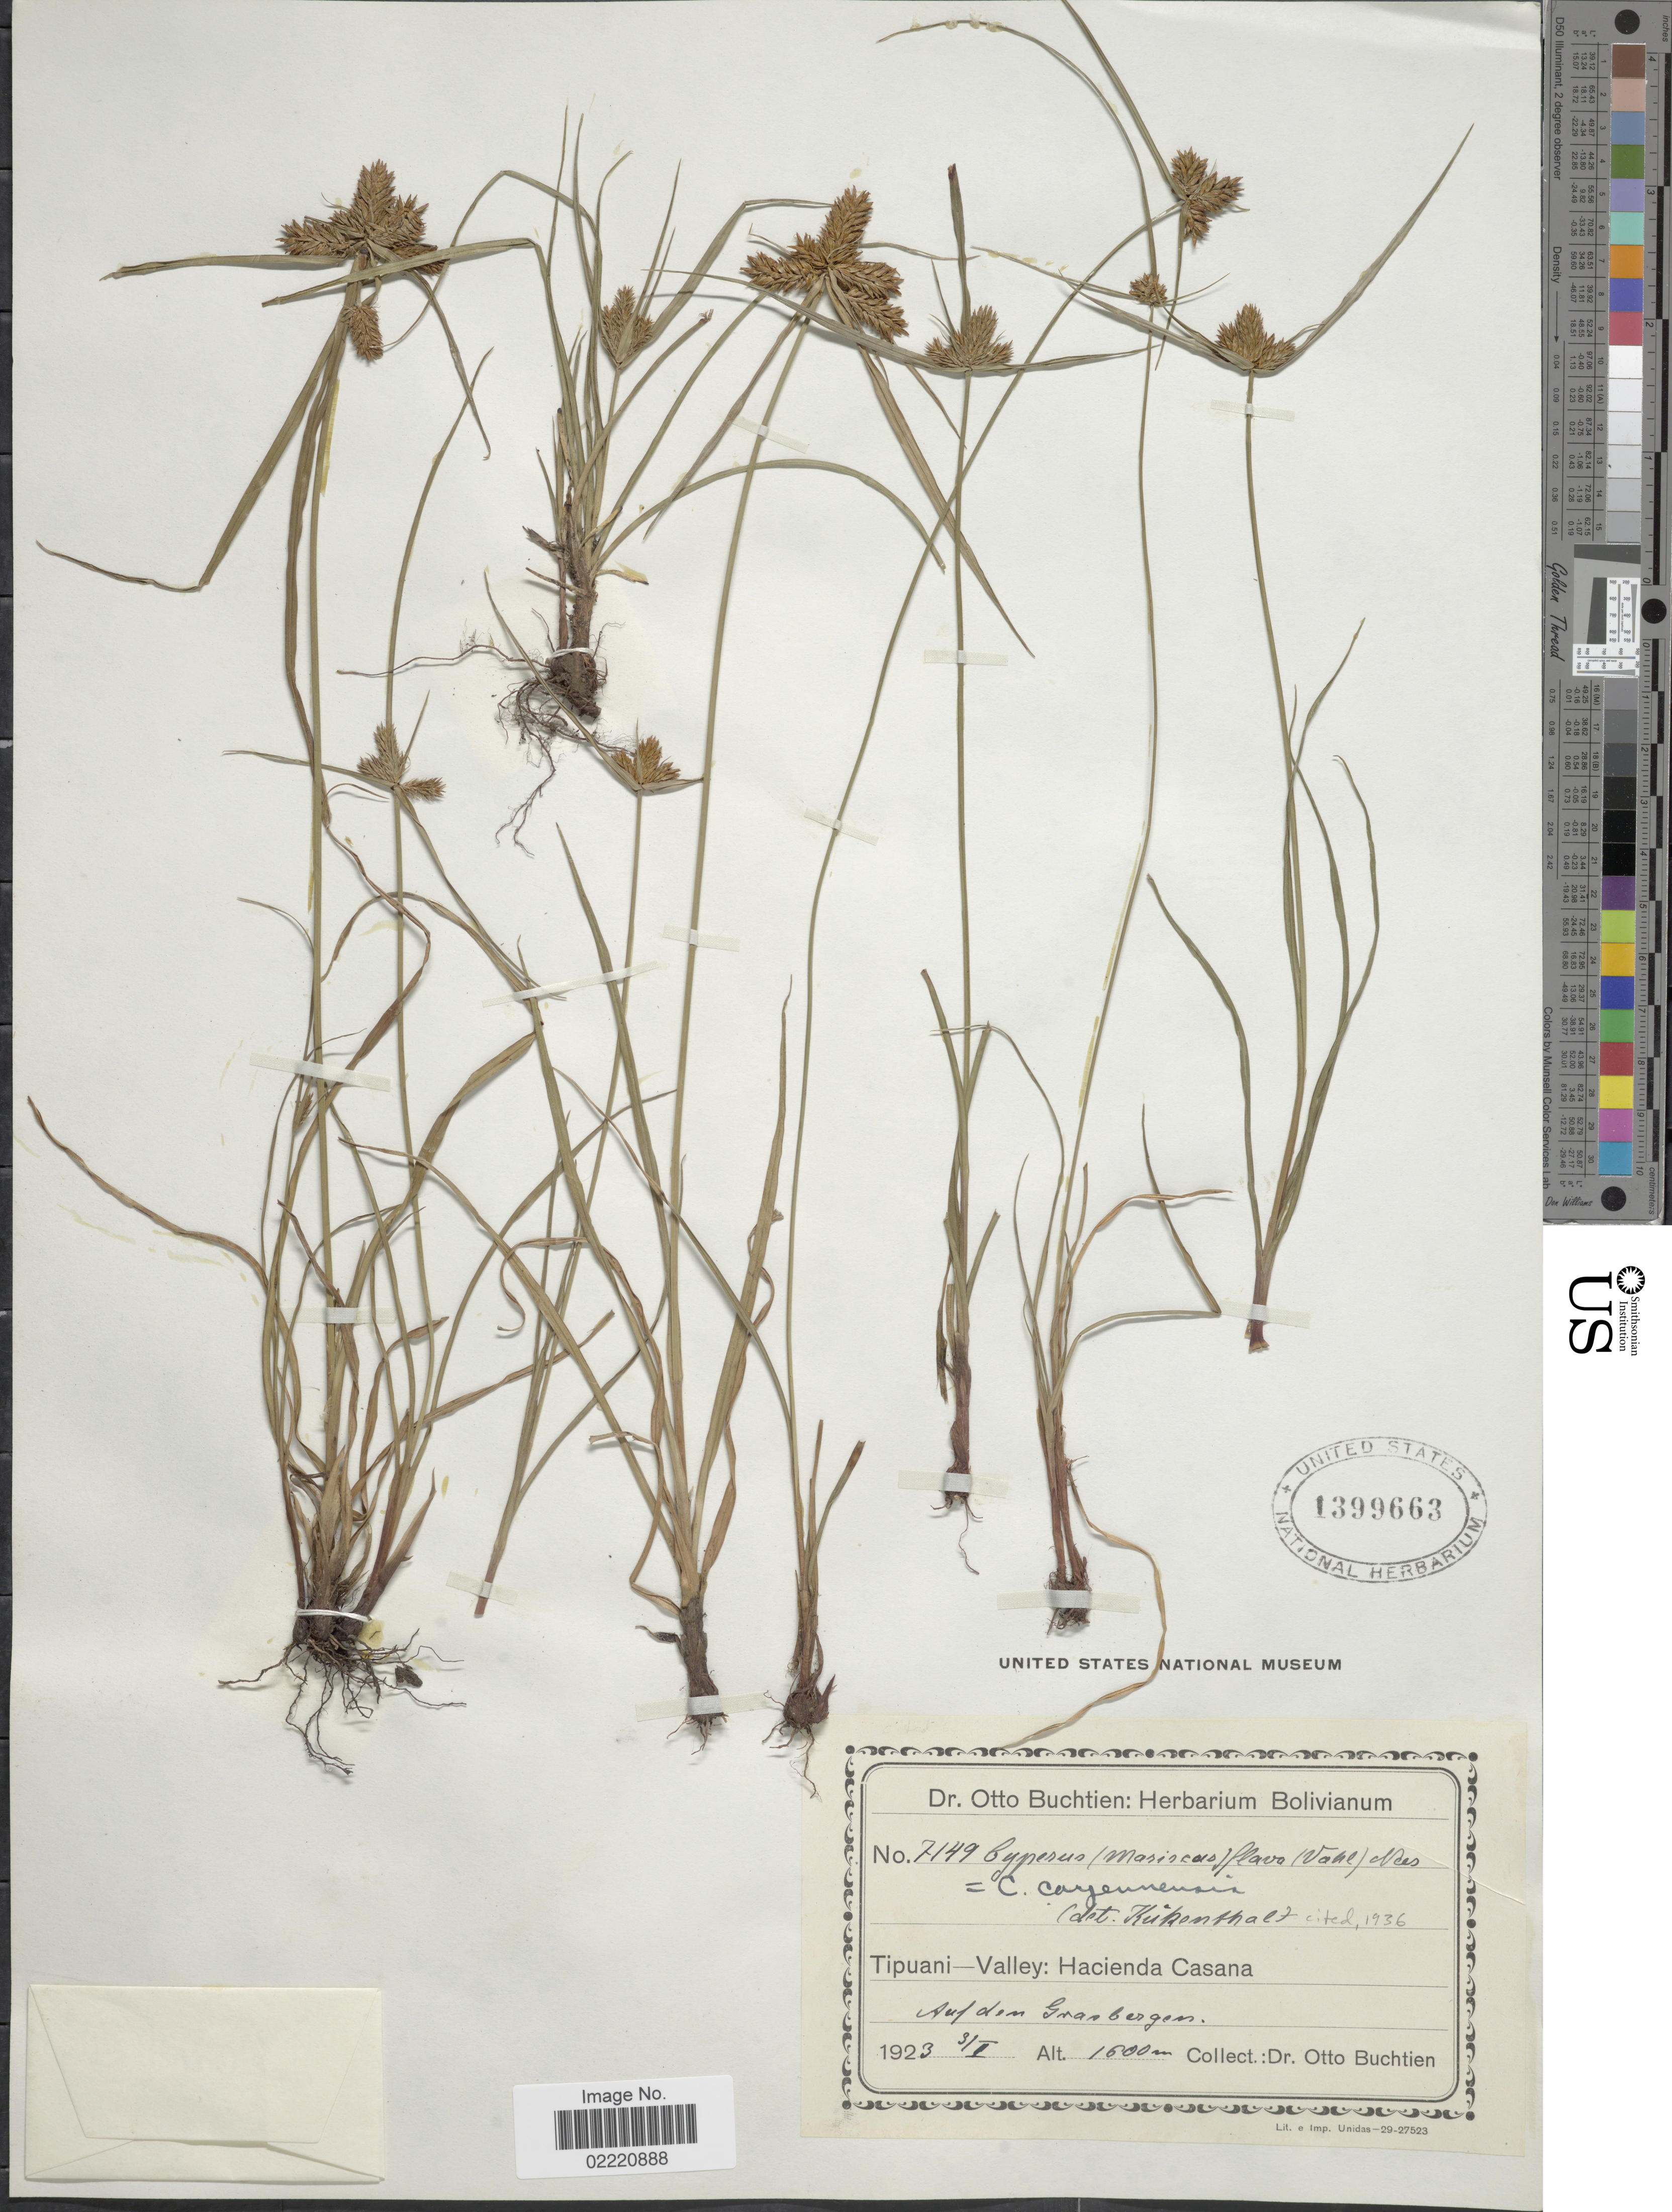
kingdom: Plantae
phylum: Tracheophyta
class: Liliopsida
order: Poales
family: Cyperaceae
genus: Cyperus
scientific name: Cyperus aggregatus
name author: (Willd.) Endl.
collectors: O. Buchtien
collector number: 7149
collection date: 1923-02-03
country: Bolivia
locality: Tipuani-Valley: Hacienda Casana, Auf den Grasbergen.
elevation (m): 1600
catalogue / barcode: US 1399663